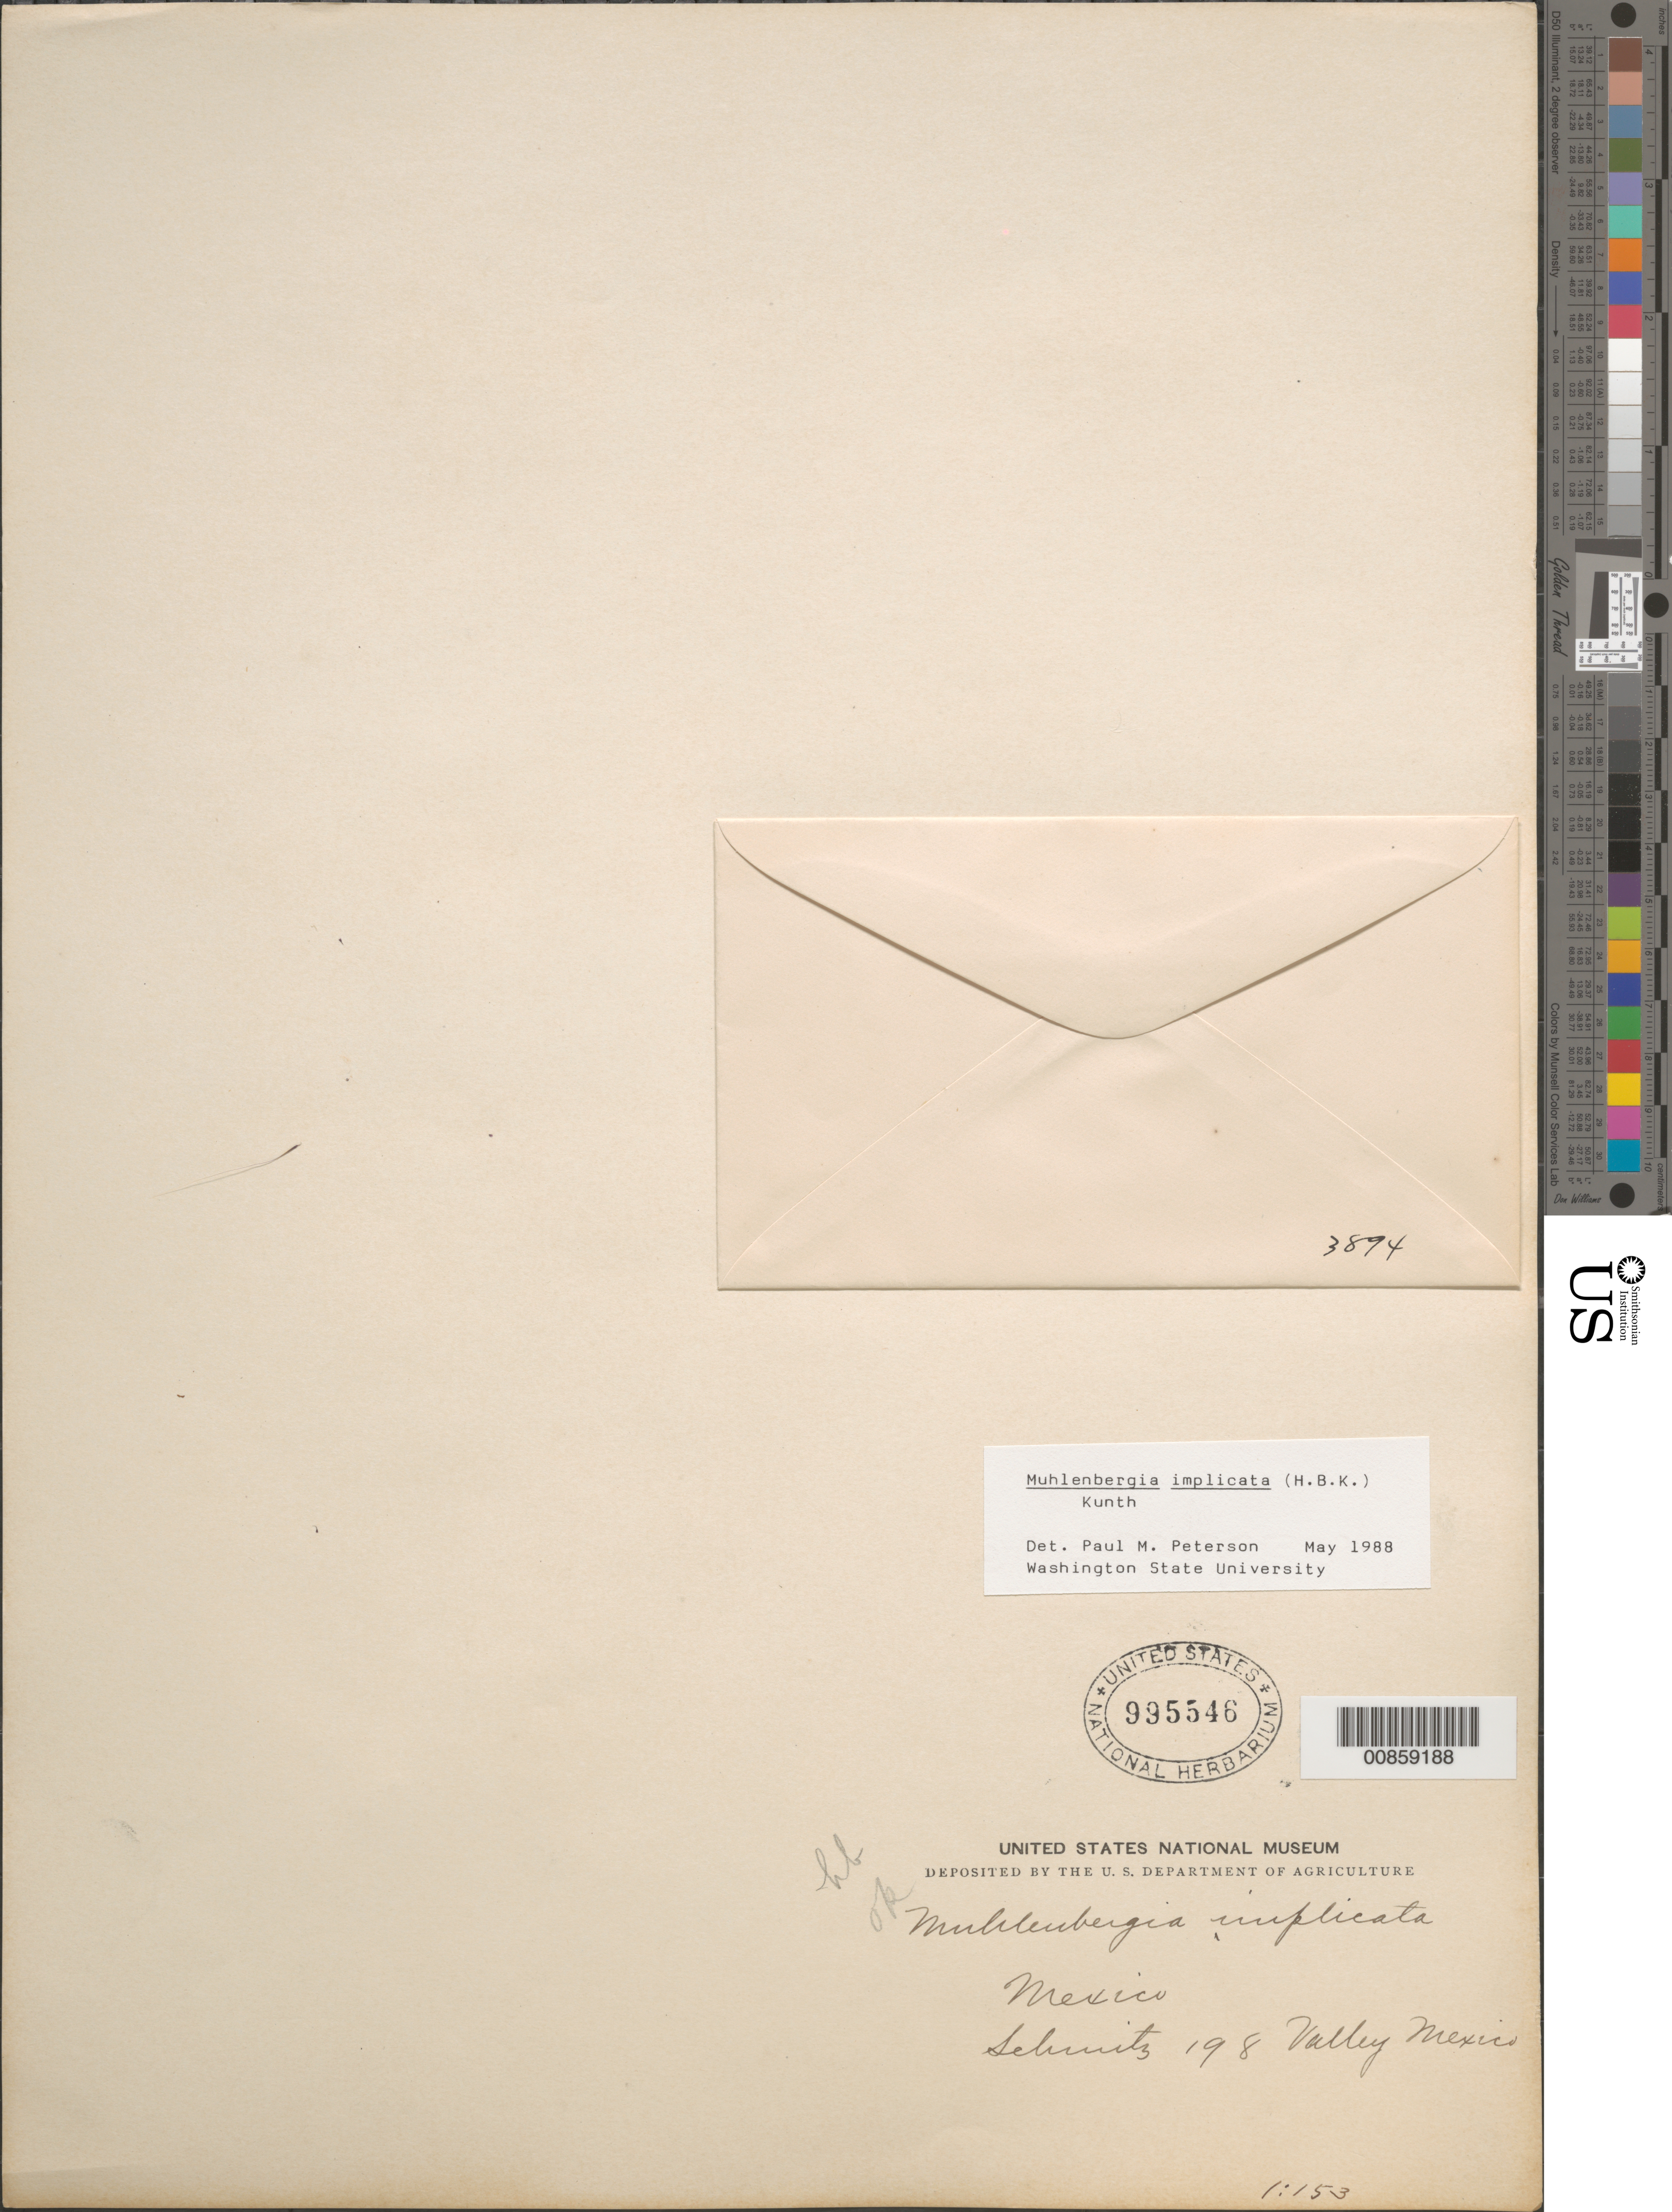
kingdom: Plantae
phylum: Tracheophyta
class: Liliopsida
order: Poales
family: Poaceae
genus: Muhlenbergia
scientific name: Muhlenbergia implicata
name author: (Kunth) Trin.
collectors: A. Schmitz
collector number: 198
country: Mexico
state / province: Distrito Federal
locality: Valley of Mexico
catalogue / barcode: US 995546